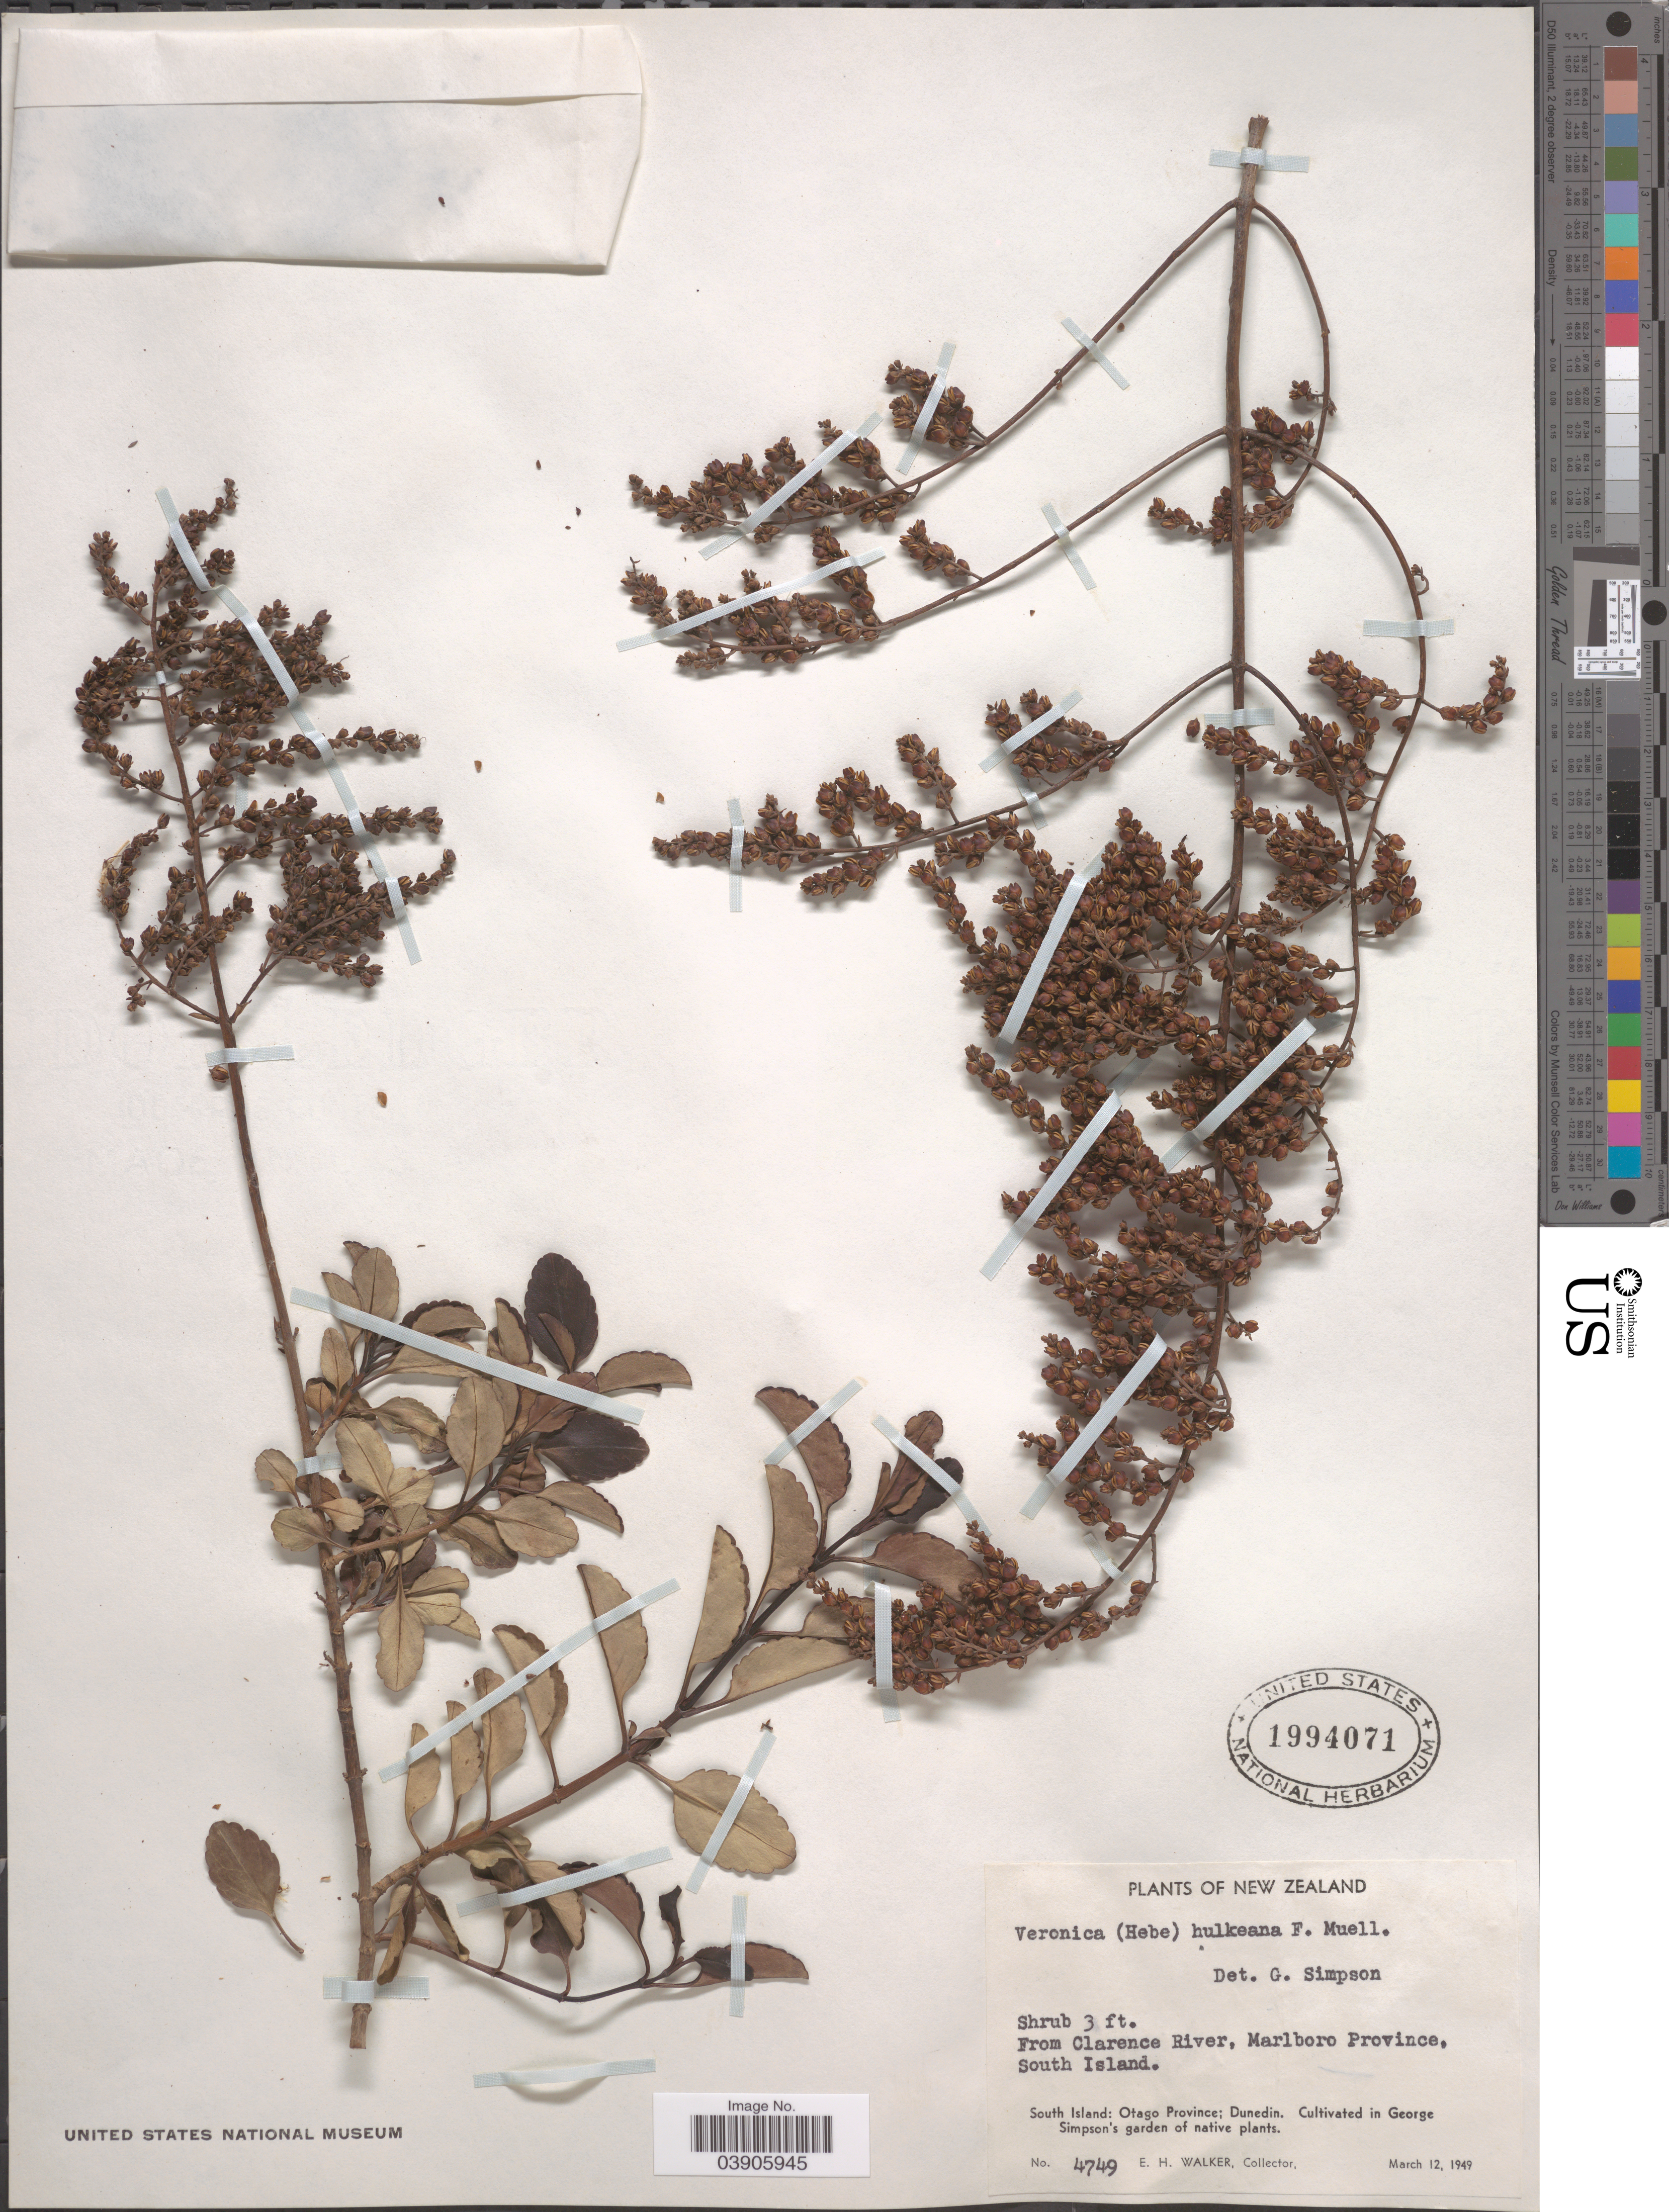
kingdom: Plantae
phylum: Tracheophyta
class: Magnoliopsida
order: Lamiales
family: Plantaginaceae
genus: Hebe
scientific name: Hebe hulkeana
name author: (F. Muell. ex Hook. f.) Andersen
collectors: E. H. Walker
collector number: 4749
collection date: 1949-03-12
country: New Zealand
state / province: Otago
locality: South Island: Otago Province; Dunedin. Cultivated in George Simpson's garden.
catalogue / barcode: US 1994071